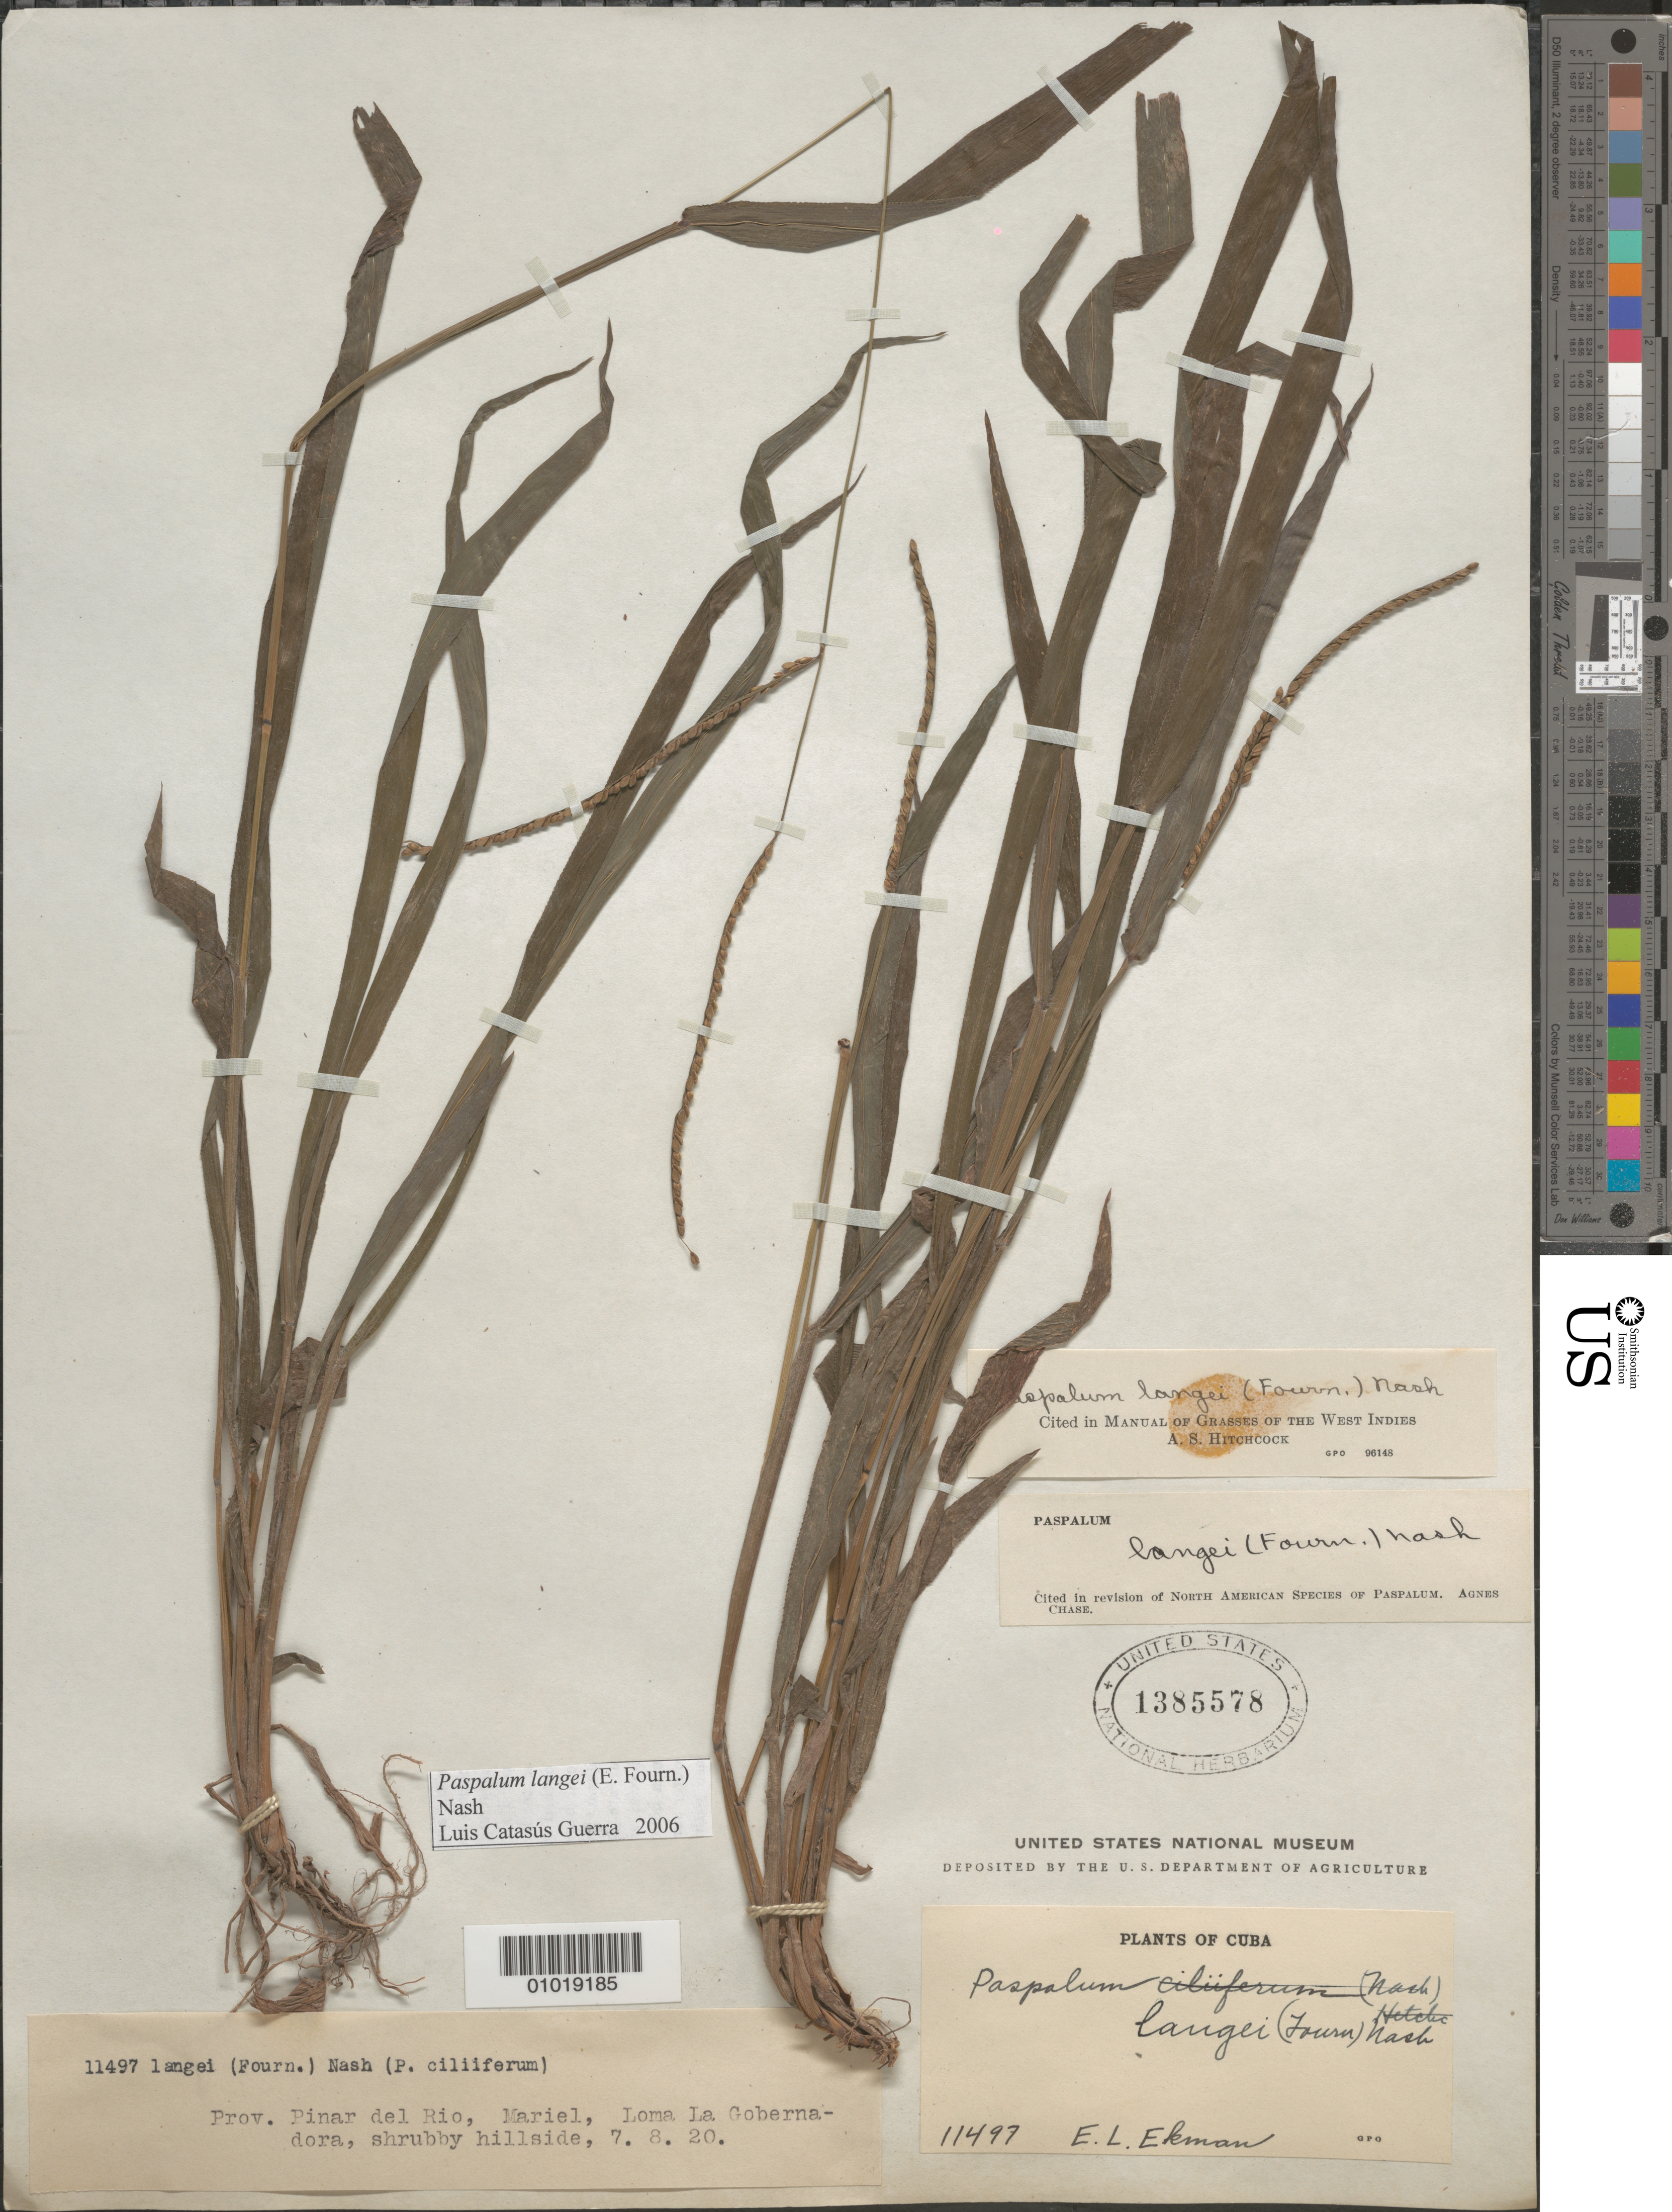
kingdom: Plantae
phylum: Tracheophyta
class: Liliopsida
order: Poales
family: Poaceae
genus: Paspalum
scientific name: Paspalum langei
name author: (E. Fourn.) Nash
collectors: E. L. Ekman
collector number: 11497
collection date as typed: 07 Aug 1920 or 08 Jul 1920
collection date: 1920-07-08 or 1920-08-07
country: Cuba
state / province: La Habana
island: Cuba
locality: Mariel, Loma la Gobernadora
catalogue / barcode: US 1385578